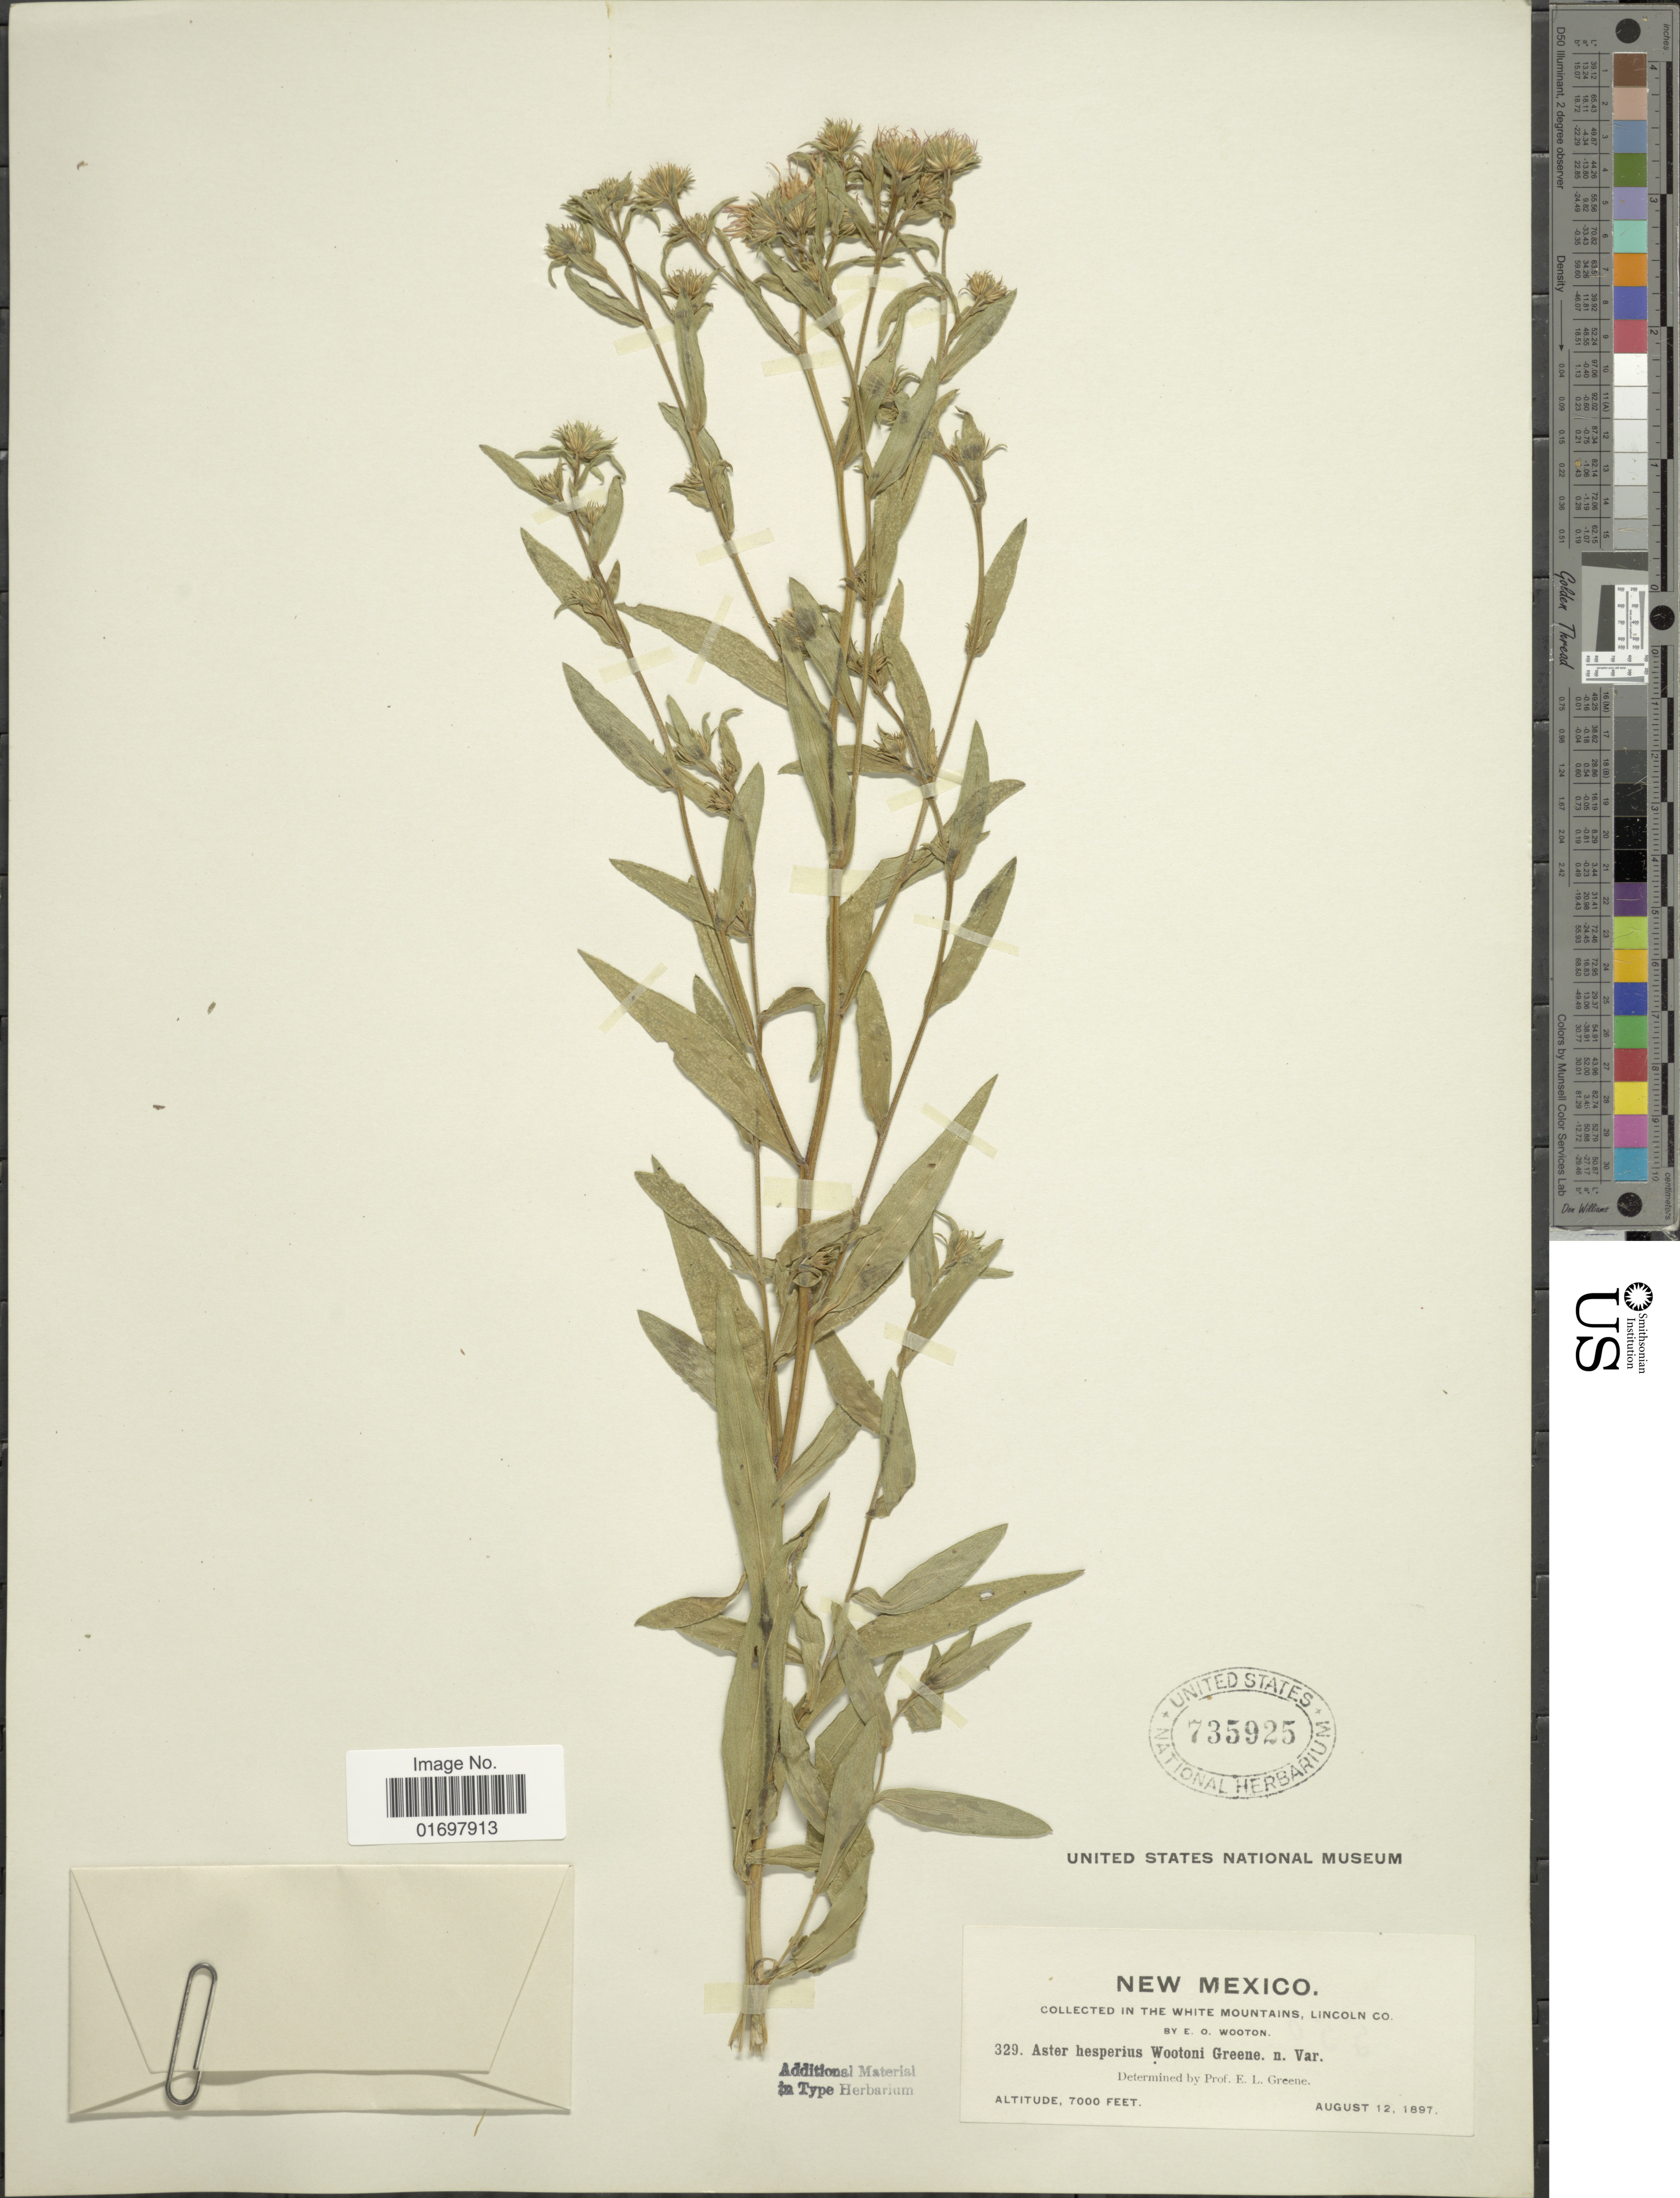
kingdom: Plantae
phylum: Tracheophyta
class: Magnoliopsida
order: Asterales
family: Asteraceae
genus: Symphyotrichum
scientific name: Symphyotrichum lanceolatum var. hesperium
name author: (A. Gray) G.L. Nesom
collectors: E. O. Wooton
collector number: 329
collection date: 1897-08-12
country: United States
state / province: New Mexico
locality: White Mountains, Lincoln Co.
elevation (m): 2134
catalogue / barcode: US 735925